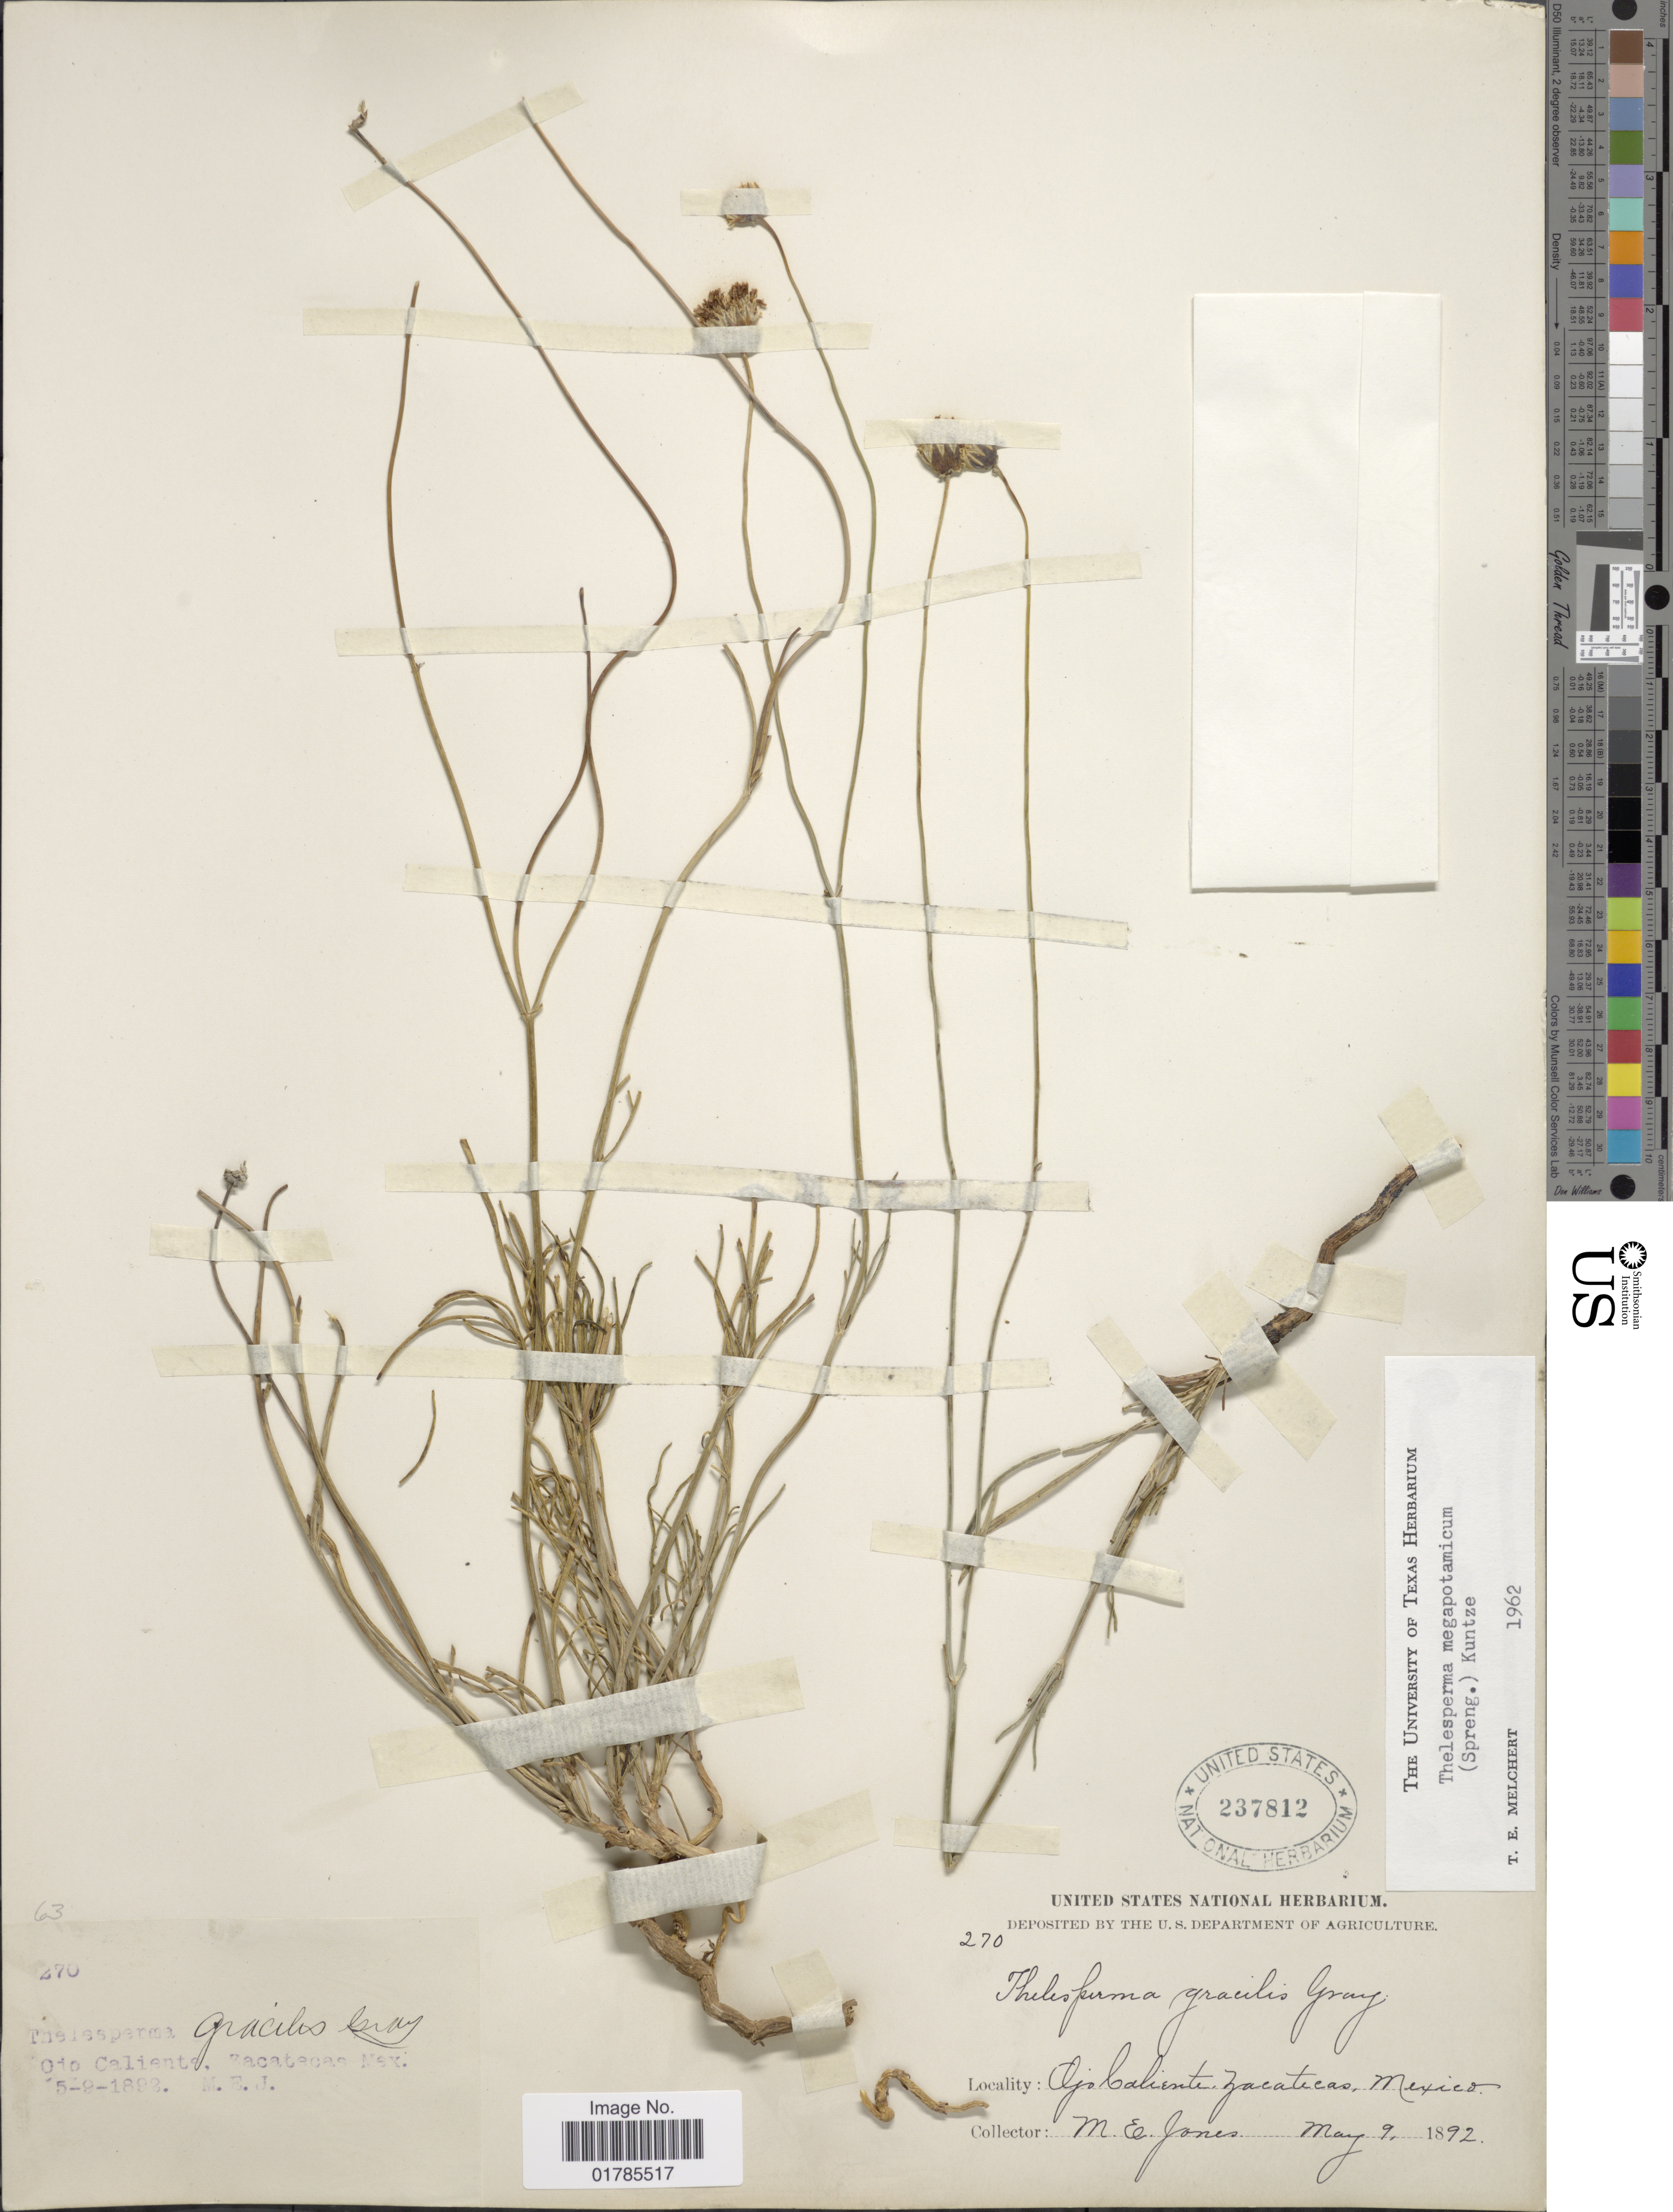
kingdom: Plantae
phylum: Tracheophyta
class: Magnoliopsida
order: Asterales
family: Asteraceae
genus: Thelesperma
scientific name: Thelesperma megapotamicum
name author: (Spreng.) Herter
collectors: M. E. Jones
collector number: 270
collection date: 1892-05-09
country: Mexico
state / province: Zacatecas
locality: Ojo Caliente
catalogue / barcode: US 237812